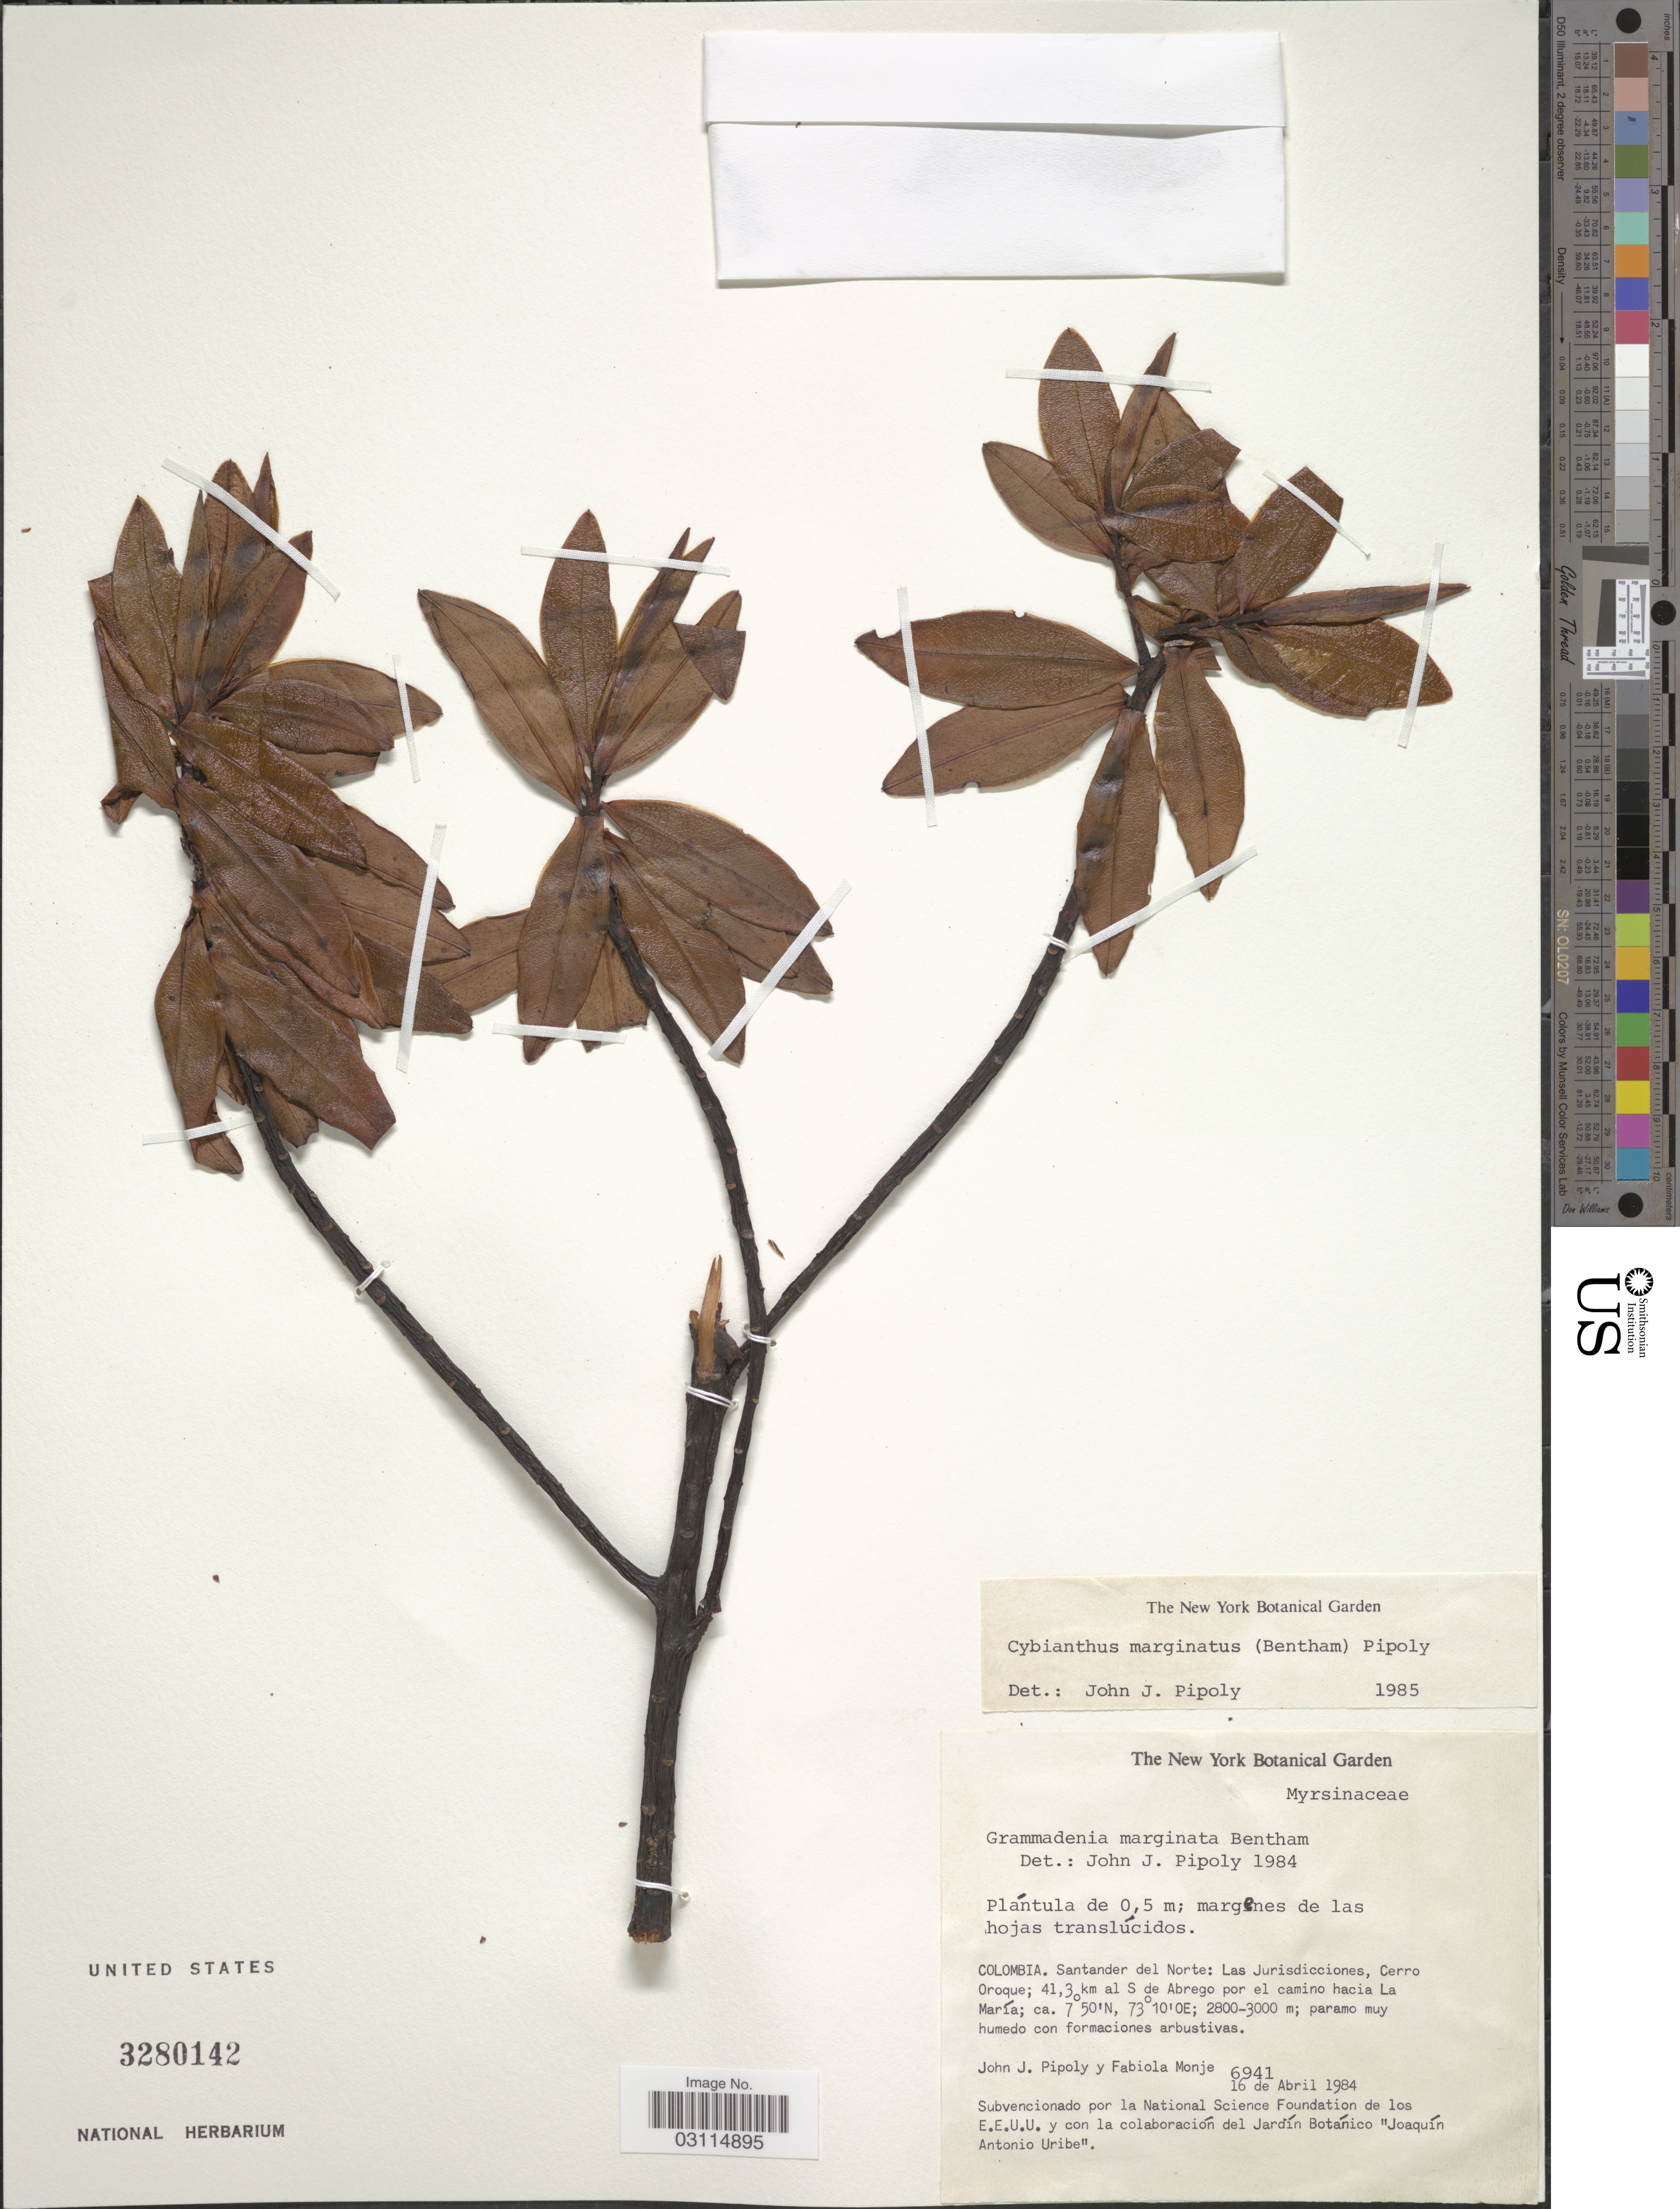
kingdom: Plantae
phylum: Tracheophyta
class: Magnoliopsida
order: Ericales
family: Primulaceae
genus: Cybianthus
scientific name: Cybianthus marginatus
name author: (Benth.) Pipoly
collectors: J. J. Pipoly & F. Monje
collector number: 6941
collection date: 1984-04-16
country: Colombia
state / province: Norte de Santander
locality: Santander del Norte: Las Jurisdicciones, Cerro Oroque; 41.3 km al S de Abrego por el camino hacia La María.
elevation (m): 2800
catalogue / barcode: US 3280142